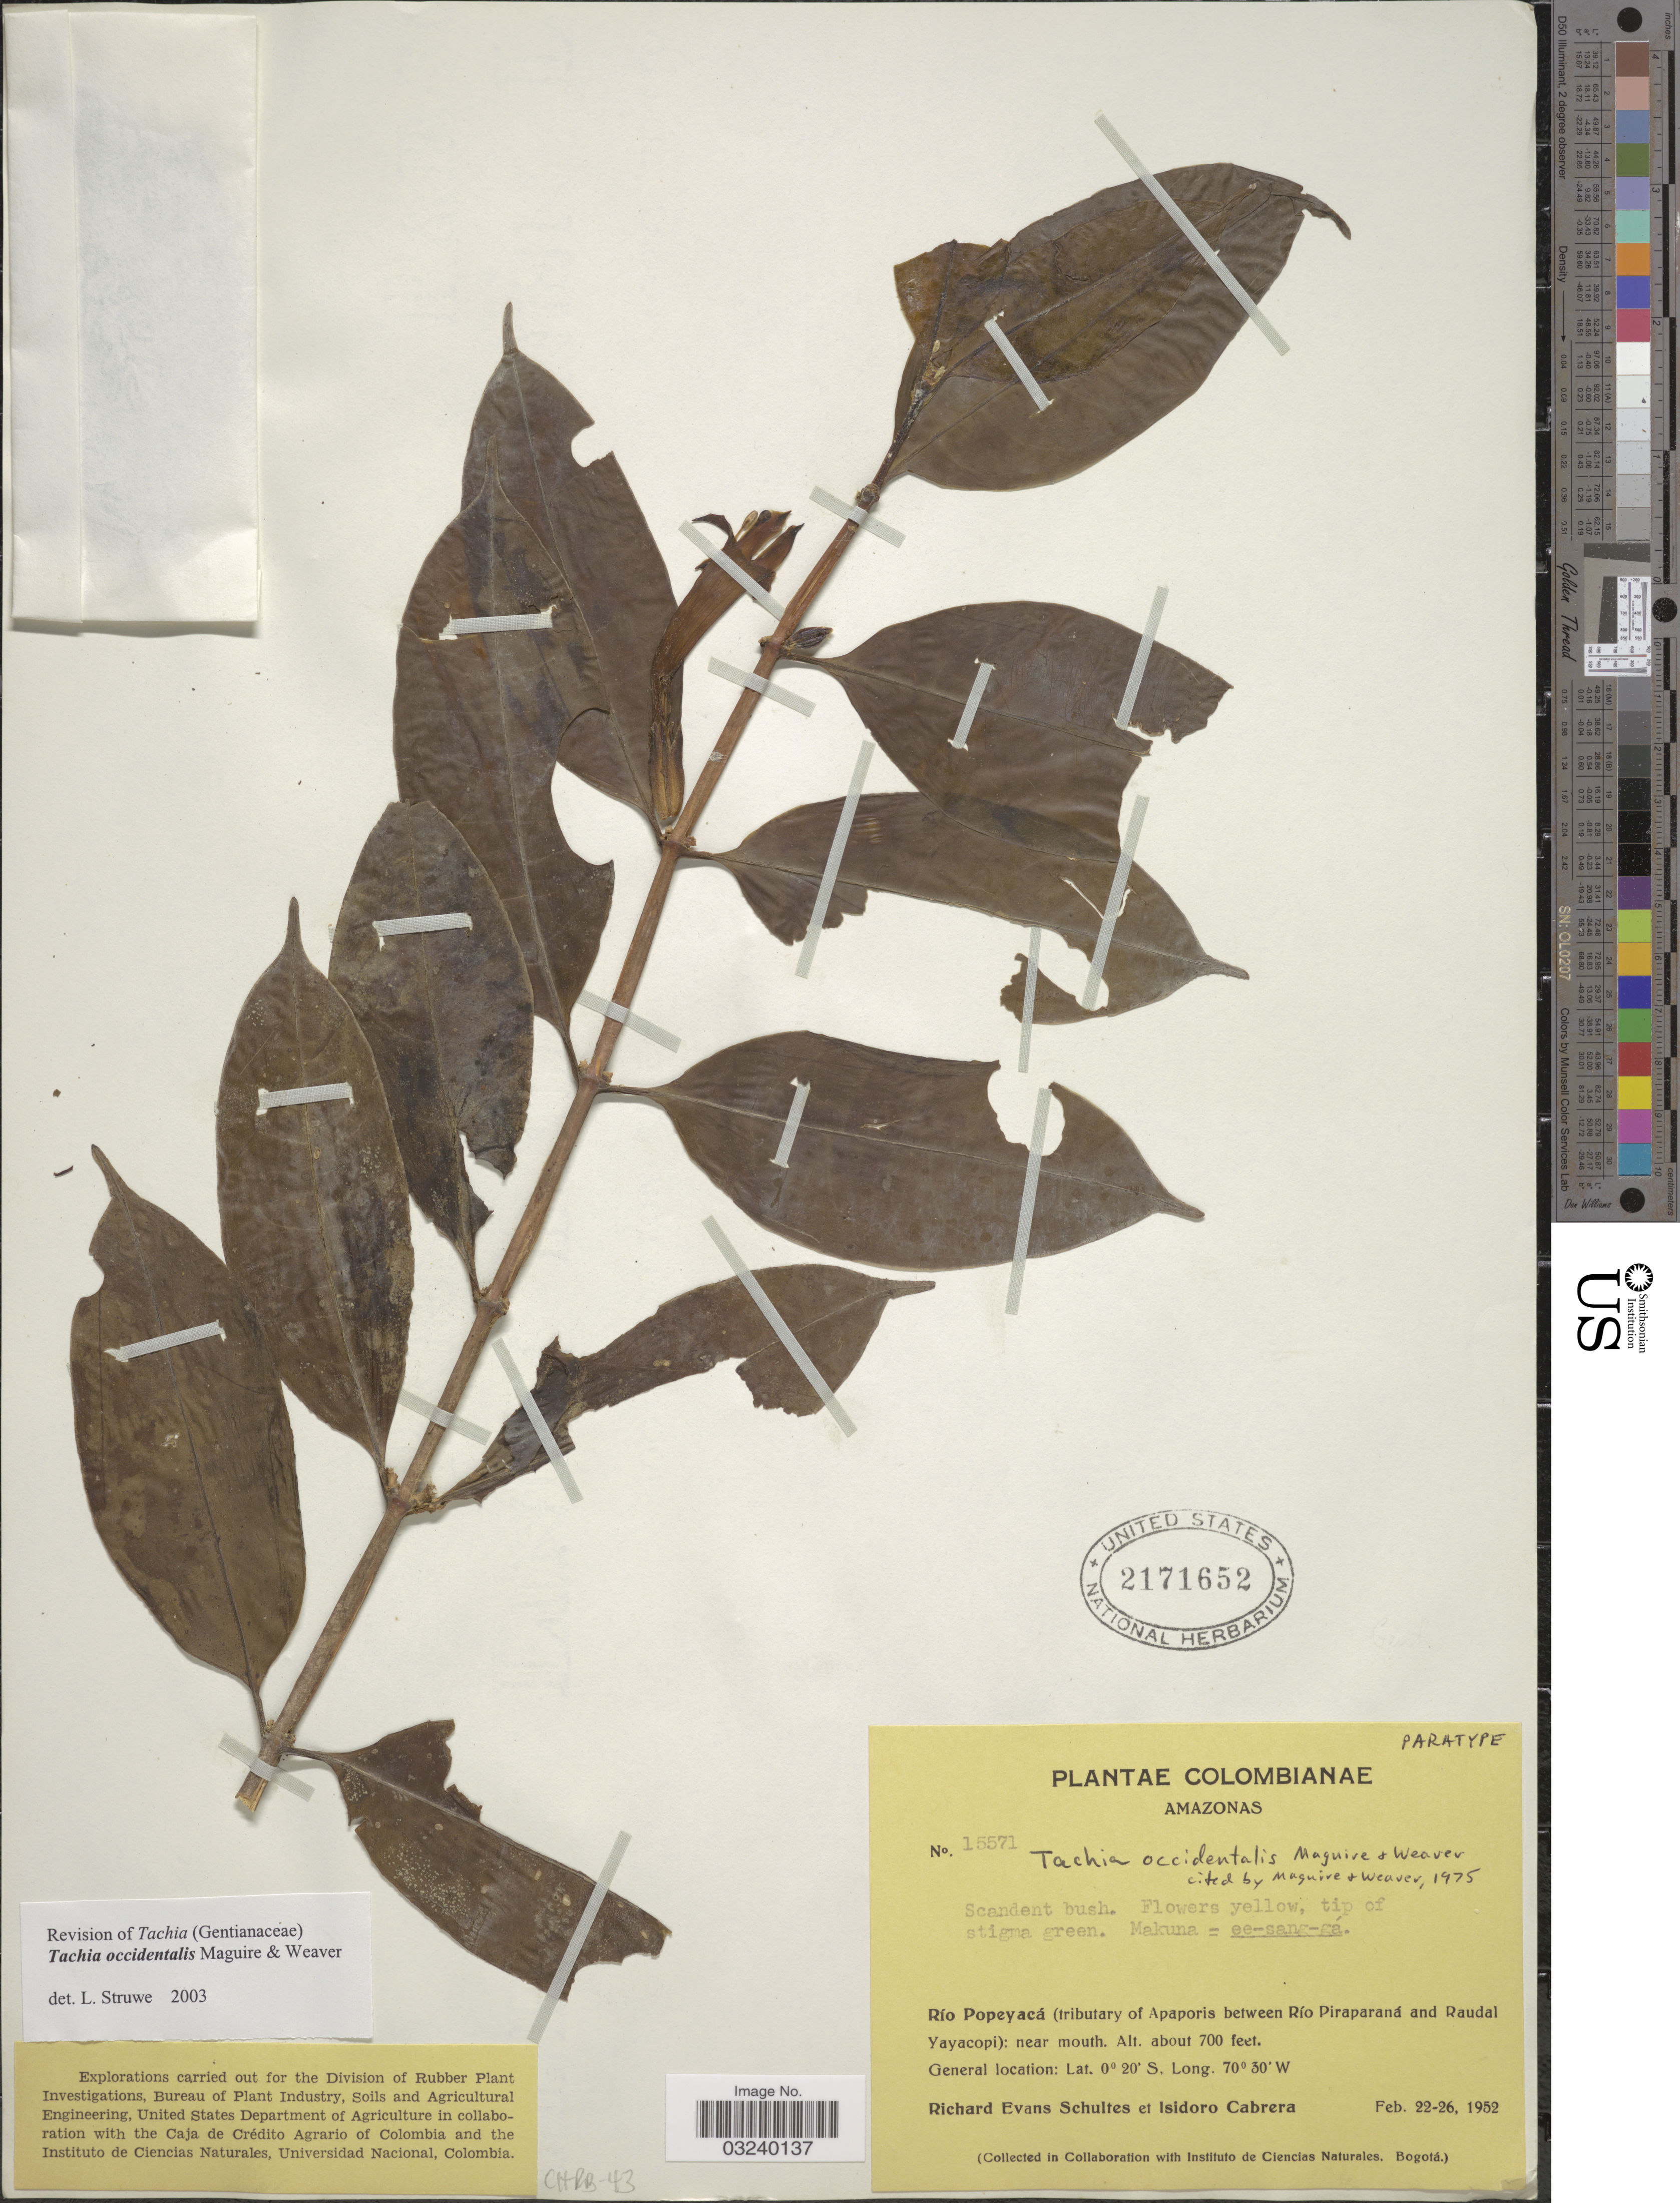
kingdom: Plantae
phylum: Tracheophyta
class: Magnoliopsida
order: Gentianales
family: Gentianaceae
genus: Tachia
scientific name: Tachia occidentalis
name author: Maguire & Weaver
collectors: R. E. Schultes & I. Cabrera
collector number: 15571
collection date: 1952-02-22/1952-02-26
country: Colombia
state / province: Amazônas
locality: Río Popeyacá (tributary of Apaporis between Río Piraparaná and Raudal Yayacopi): near mouth.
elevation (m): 213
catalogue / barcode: US 2171652